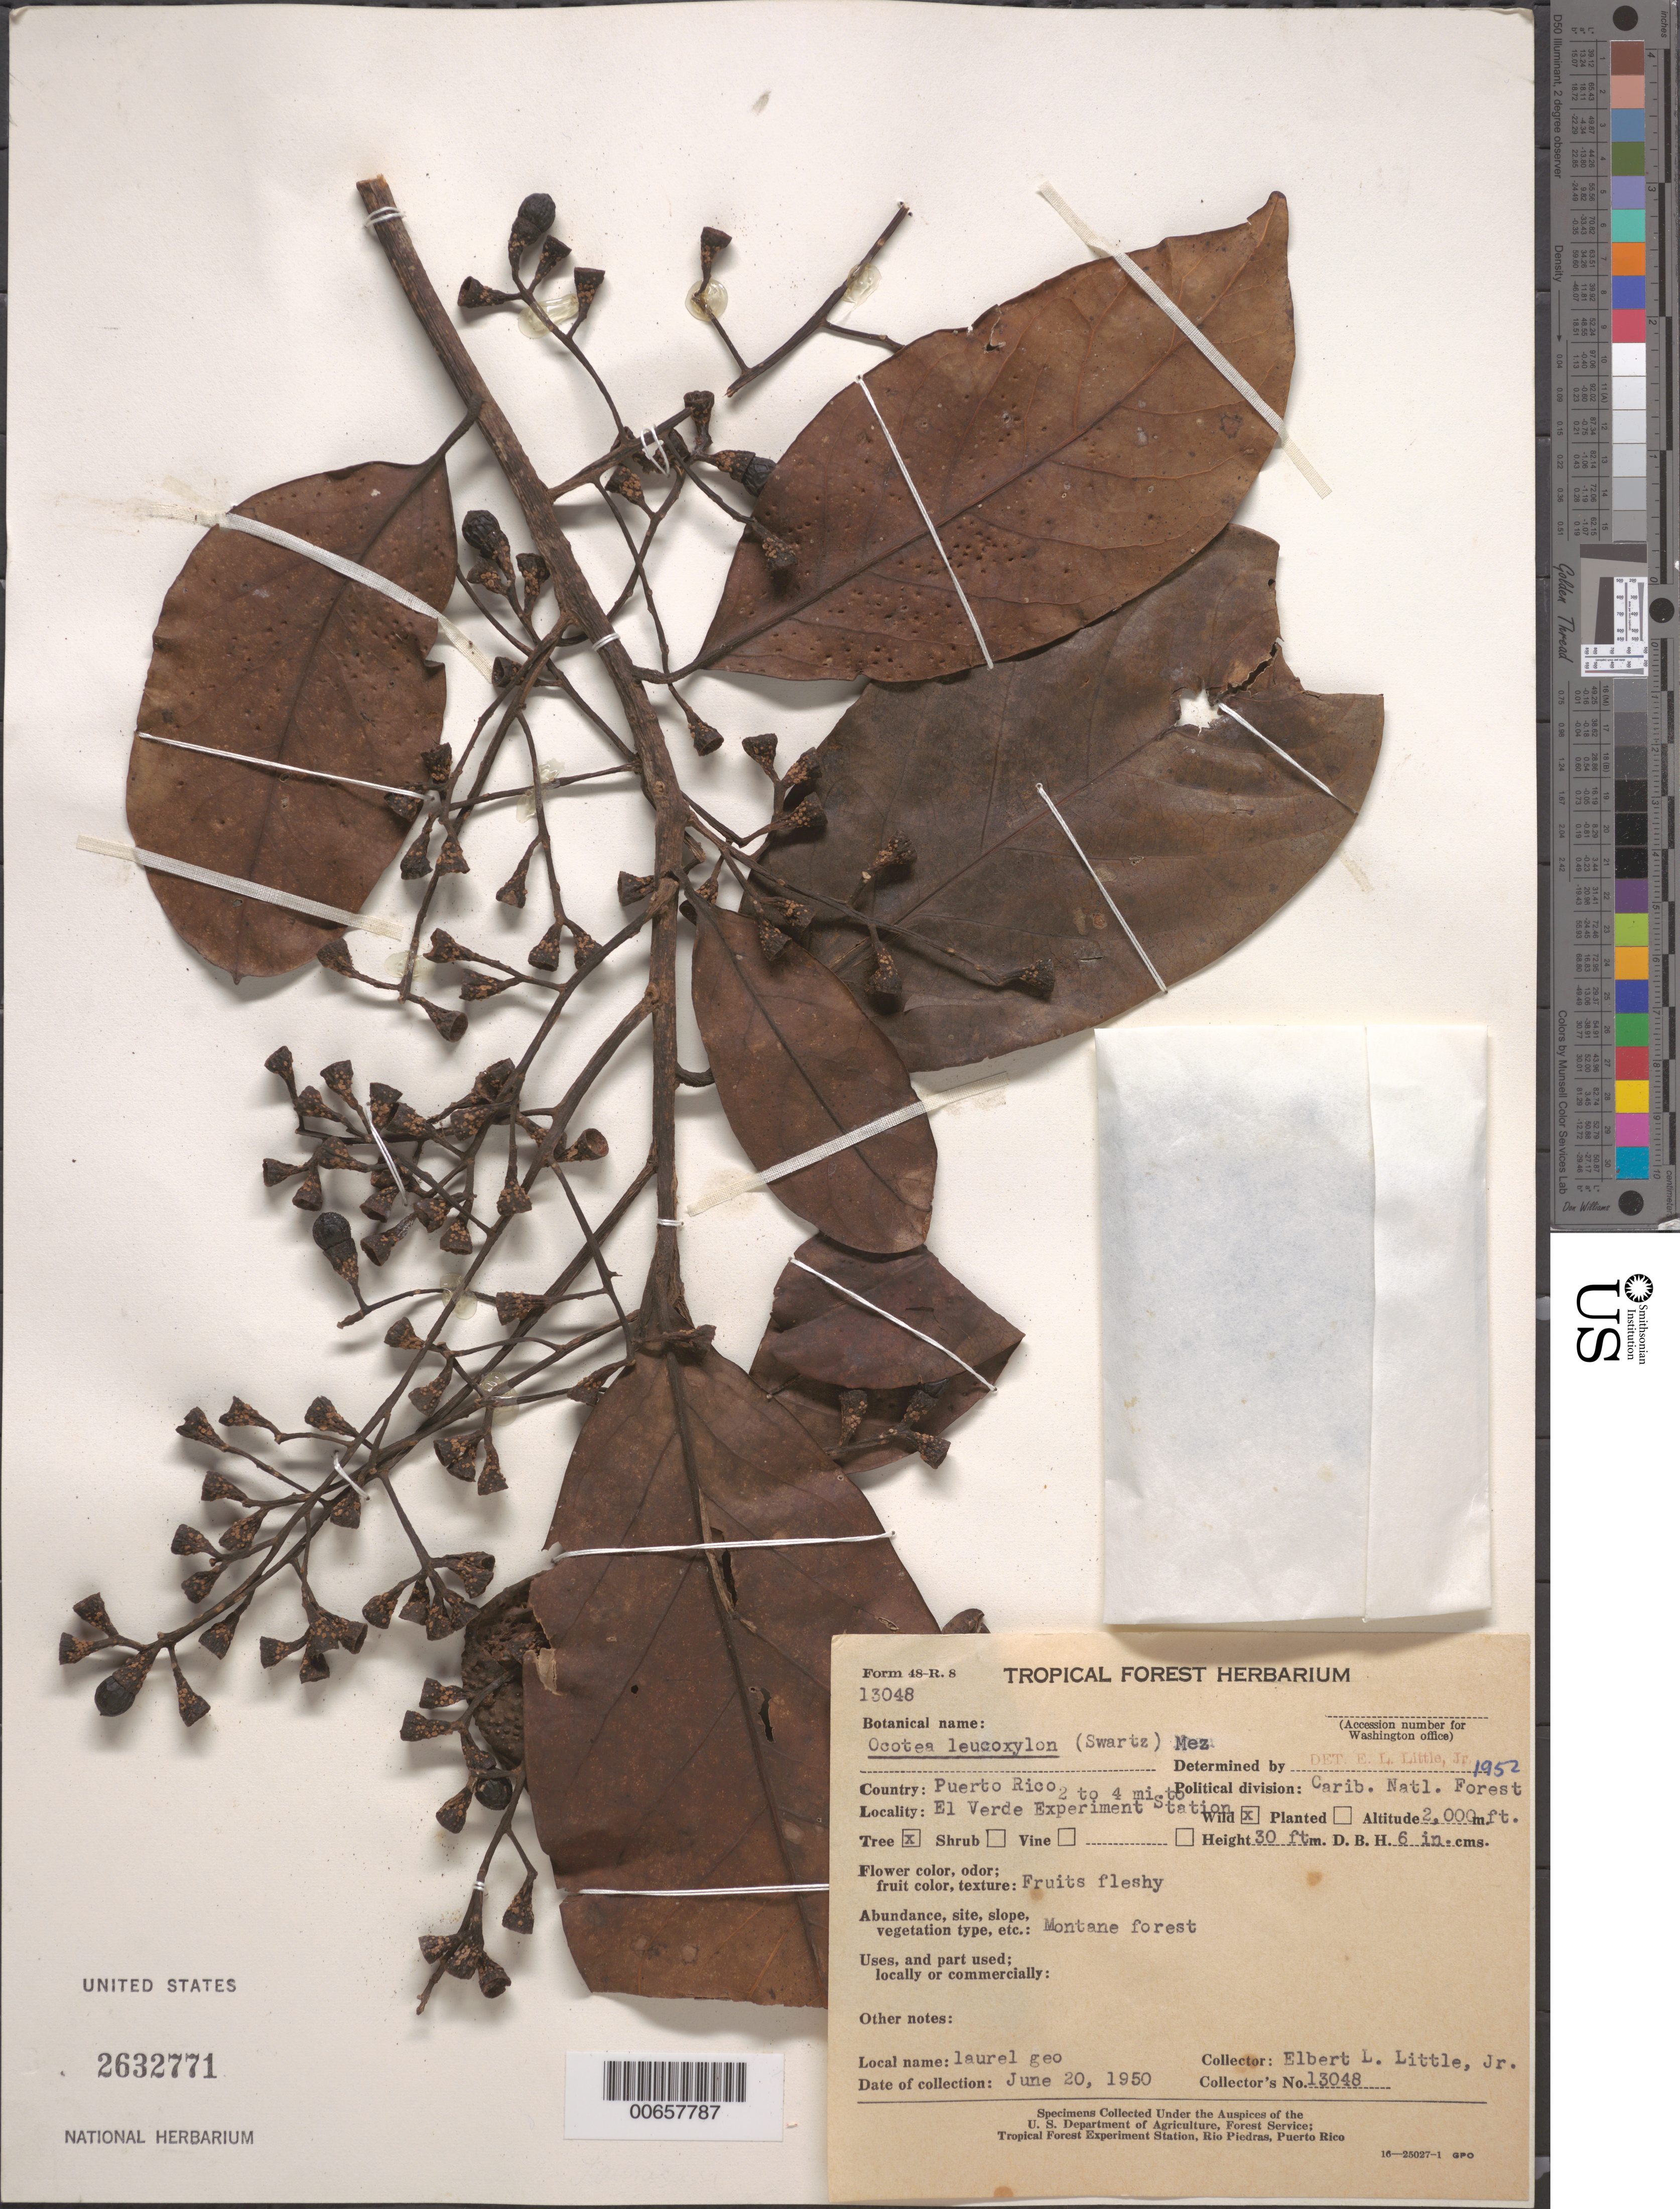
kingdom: Plantae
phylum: Tracheophyta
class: Magnoliopsida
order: Laurales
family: Lauraceae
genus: Ocotea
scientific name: Ocotea leucoxylon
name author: (Sw.) Laness.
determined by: Little, Elbert L., Jr., (FSSR), United States Department of Agriculture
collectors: E. L. Little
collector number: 13048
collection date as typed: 20 Jun 1950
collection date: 1950-06-20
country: Puerto Rico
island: Greater Antilles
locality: Carib. Natl. Forest, 2-4 mi to El Verde Exp. Station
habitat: Montane forest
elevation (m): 610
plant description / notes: Common name: laurel geo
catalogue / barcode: US 2632771